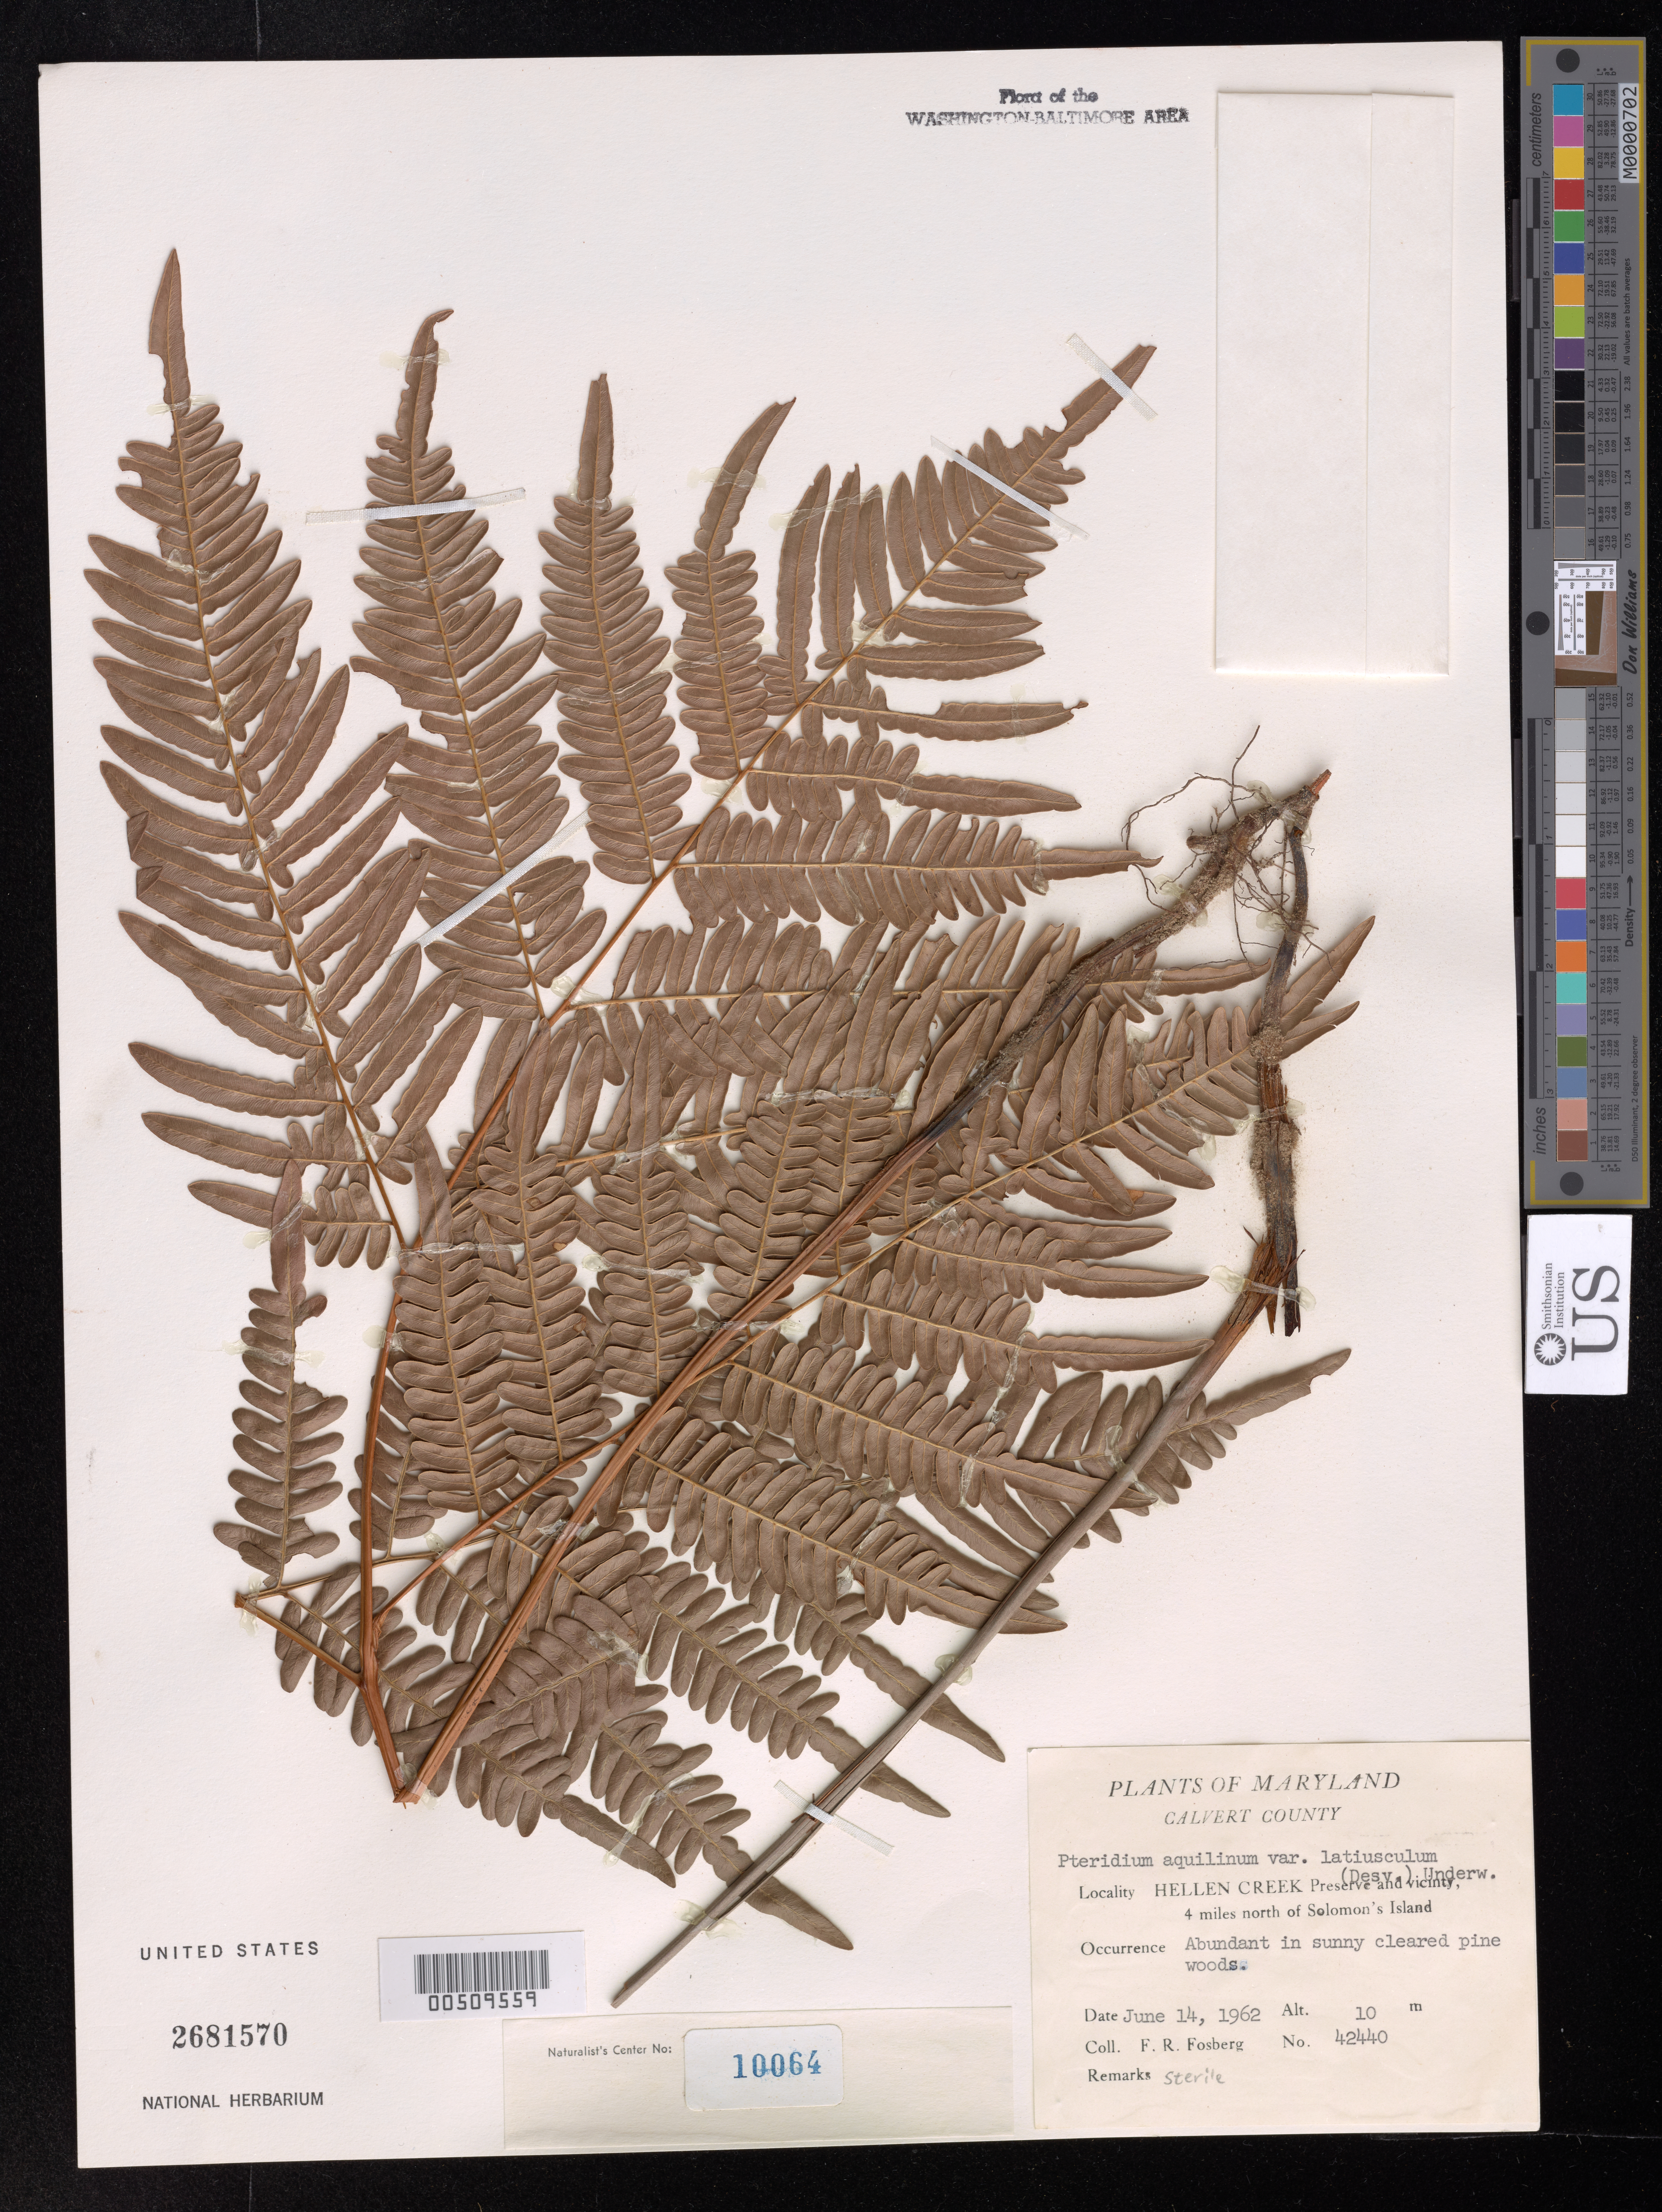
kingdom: Plantae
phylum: Tracheophyta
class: Polypodiopsida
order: Polypodiales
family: Dennstaedtiaceae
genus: Pteridium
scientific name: Pteridium aquilinum var. latiusculum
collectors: F. R. Fosberg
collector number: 42440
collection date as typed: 14 Jun 1962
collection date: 1962-06-14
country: United States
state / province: Maryland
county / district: Calvert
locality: Hellen Creek Preserve and vicinity, 4 mi. N of Solomon's Island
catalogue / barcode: US 2681570